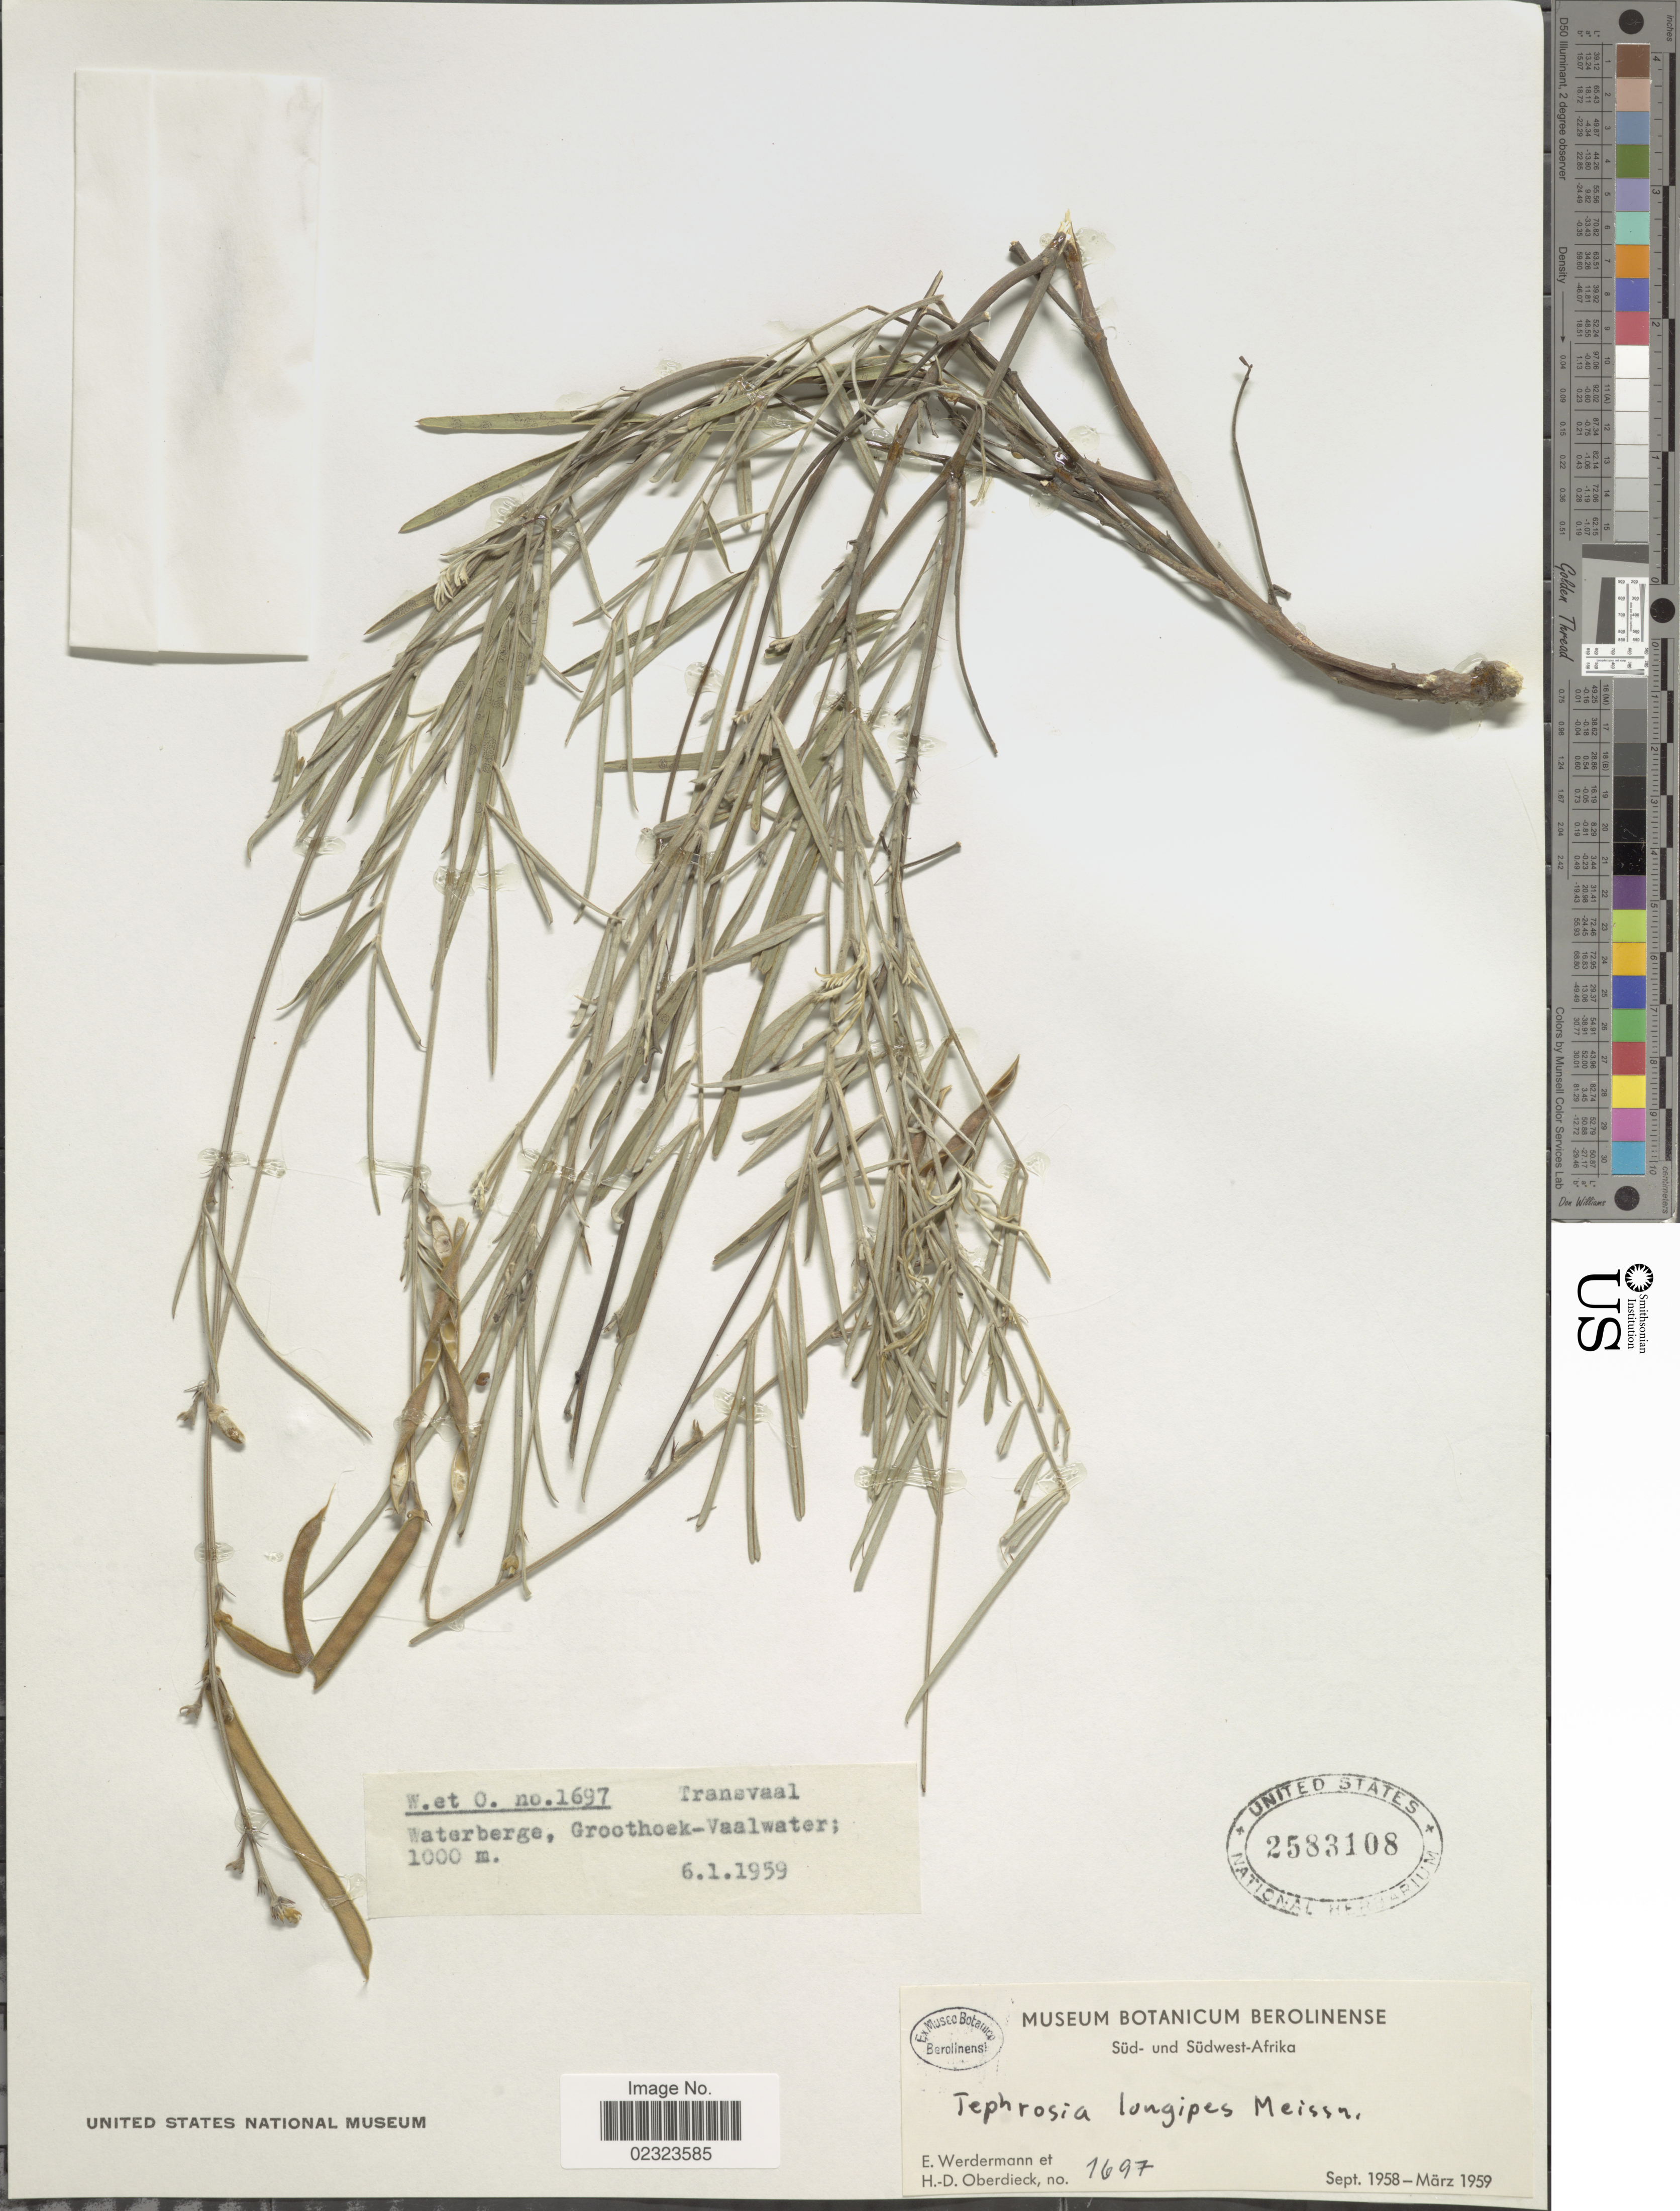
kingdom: Plantae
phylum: Tracheophyta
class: Magnoliopsida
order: Fabales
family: Fabaceae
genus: Tephrosia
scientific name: Tephrosia longipes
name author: Meisn.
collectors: E. Werdermann & H. Oberdieck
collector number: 1697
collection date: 1958-09/1959-03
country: South Africa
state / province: Limpopo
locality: Süd und Südwest-Afrika, Waterberge, Groothoek-Vaalwater.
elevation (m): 1000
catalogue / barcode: US 2583108